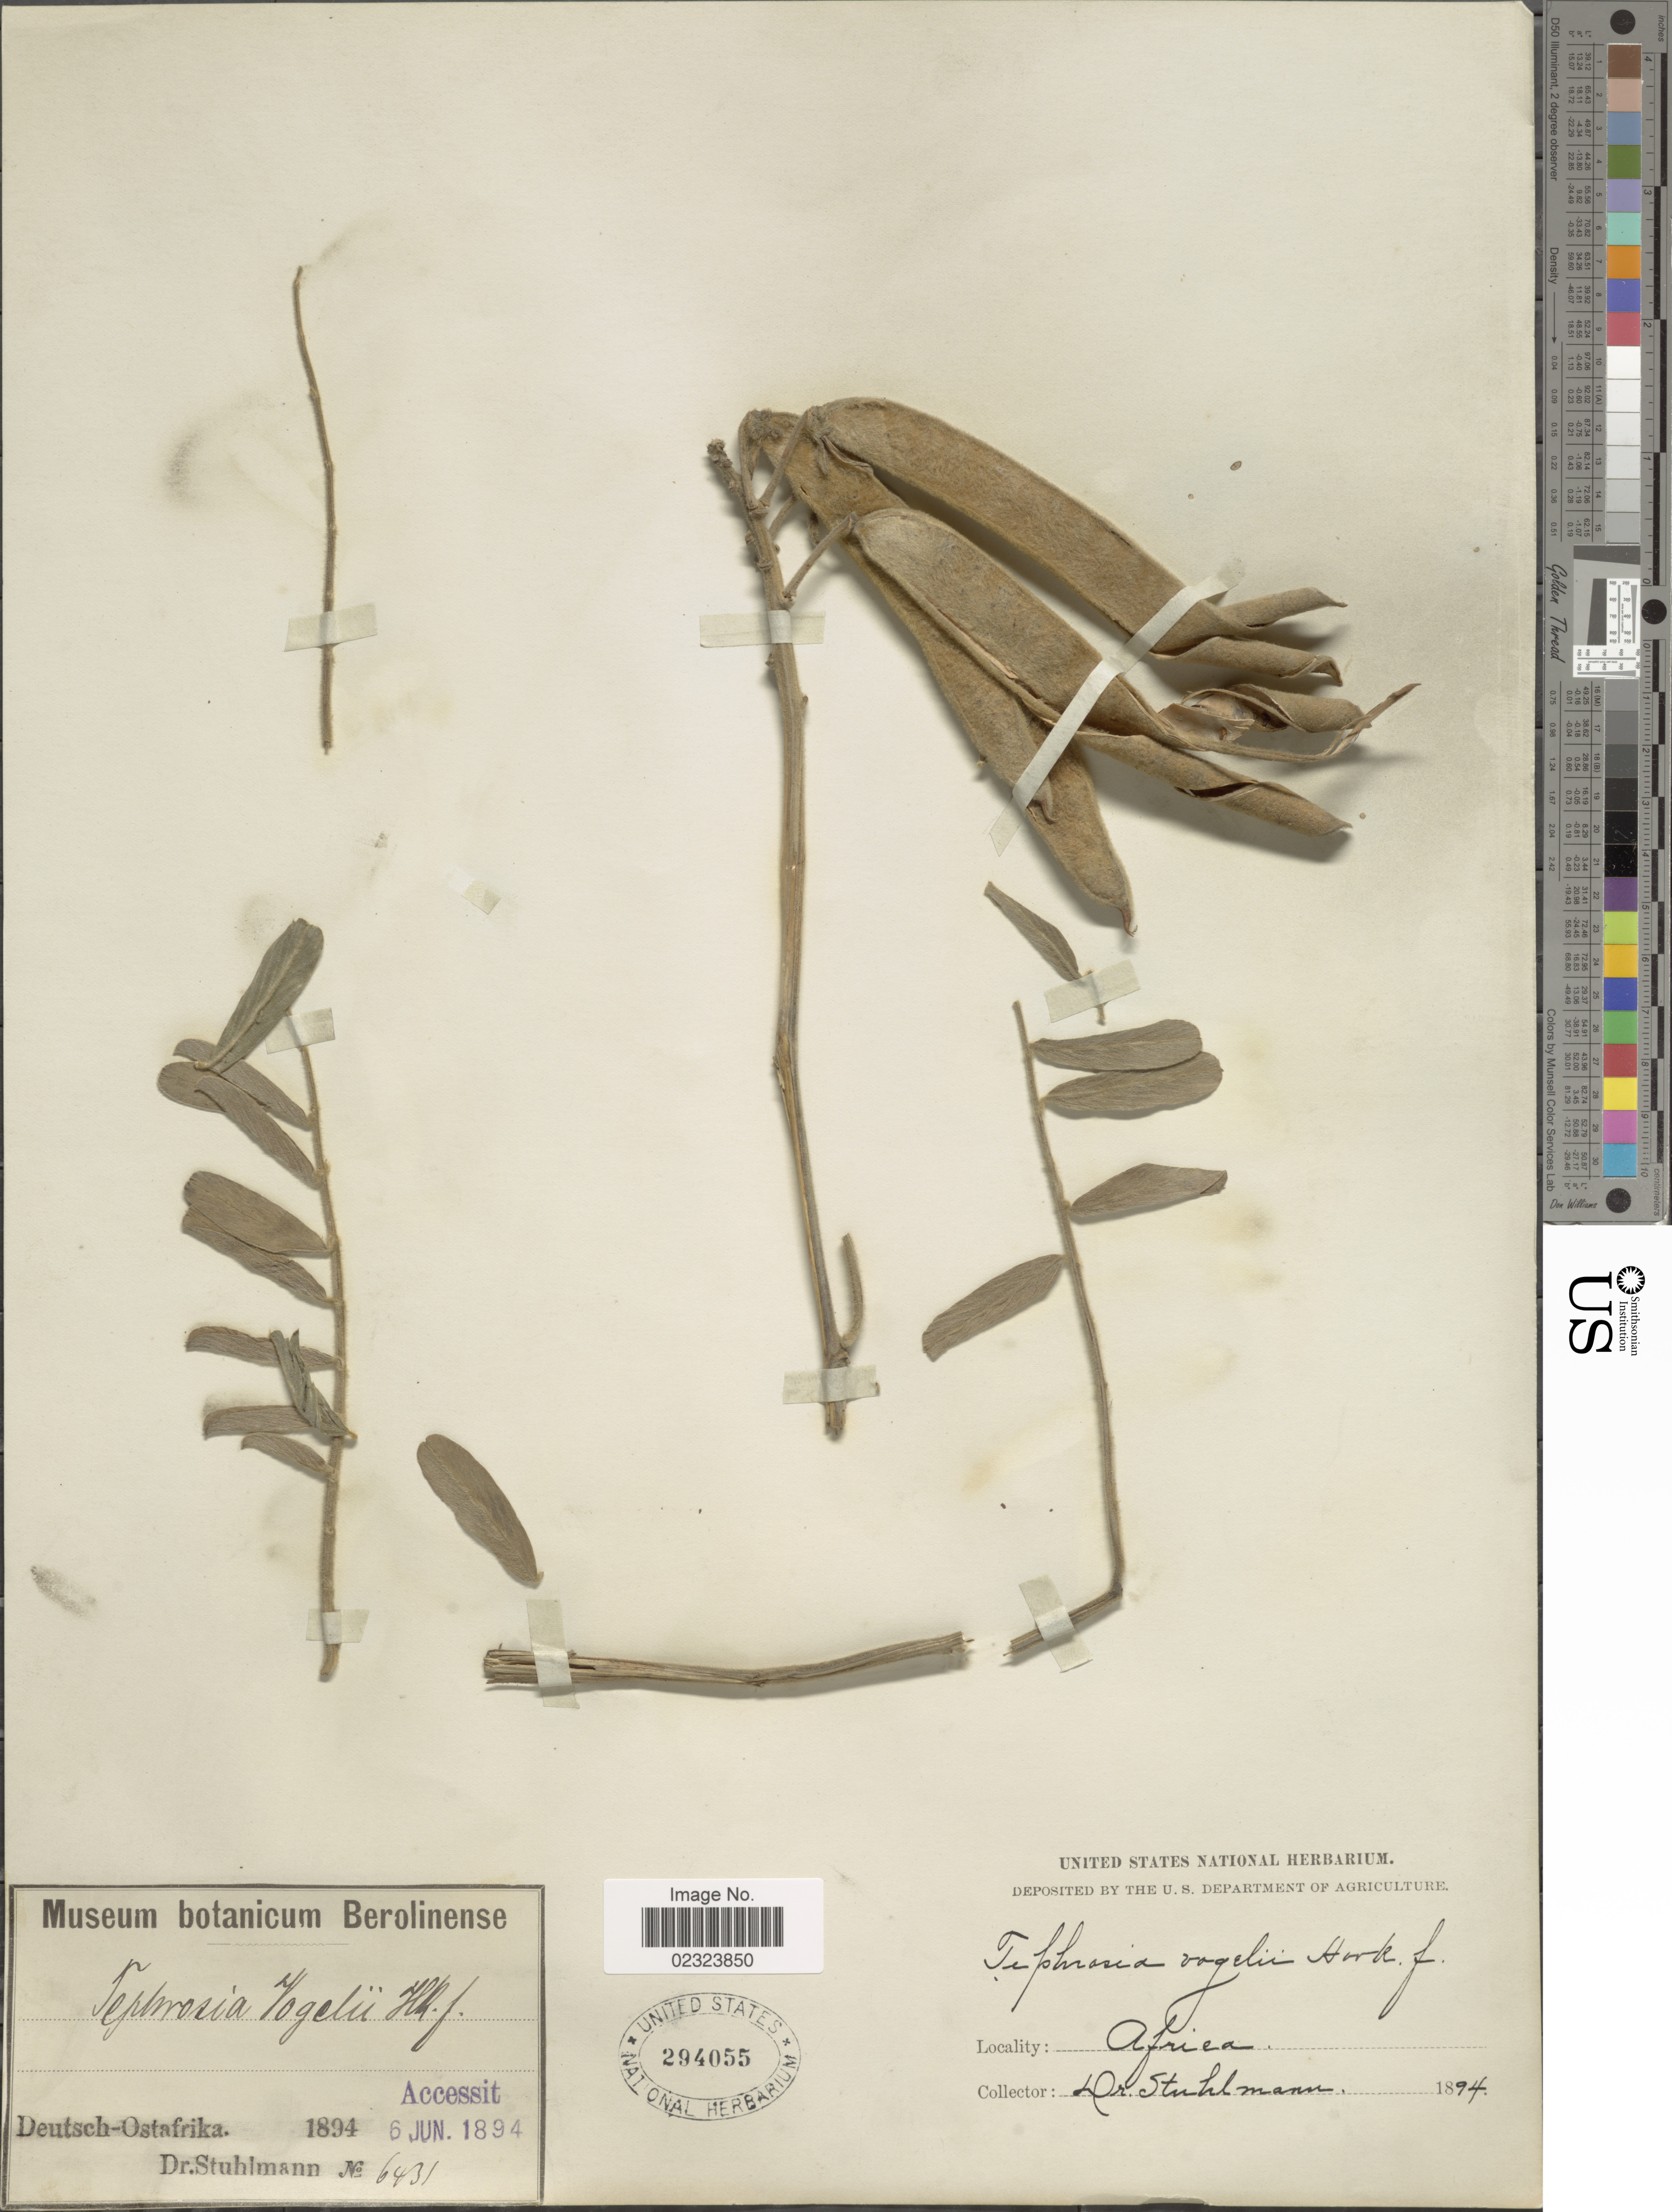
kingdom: Plantae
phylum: Tracheophyta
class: Magnoliopsida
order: Fabales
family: Fabaceae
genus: Tephrosia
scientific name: Tephrosia vogelii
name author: Hook. f.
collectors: -. Stuhlmann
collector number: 6431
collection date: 1894-06-06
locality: Africa. Deutsch-Ostafrika.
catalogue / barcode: US 294055